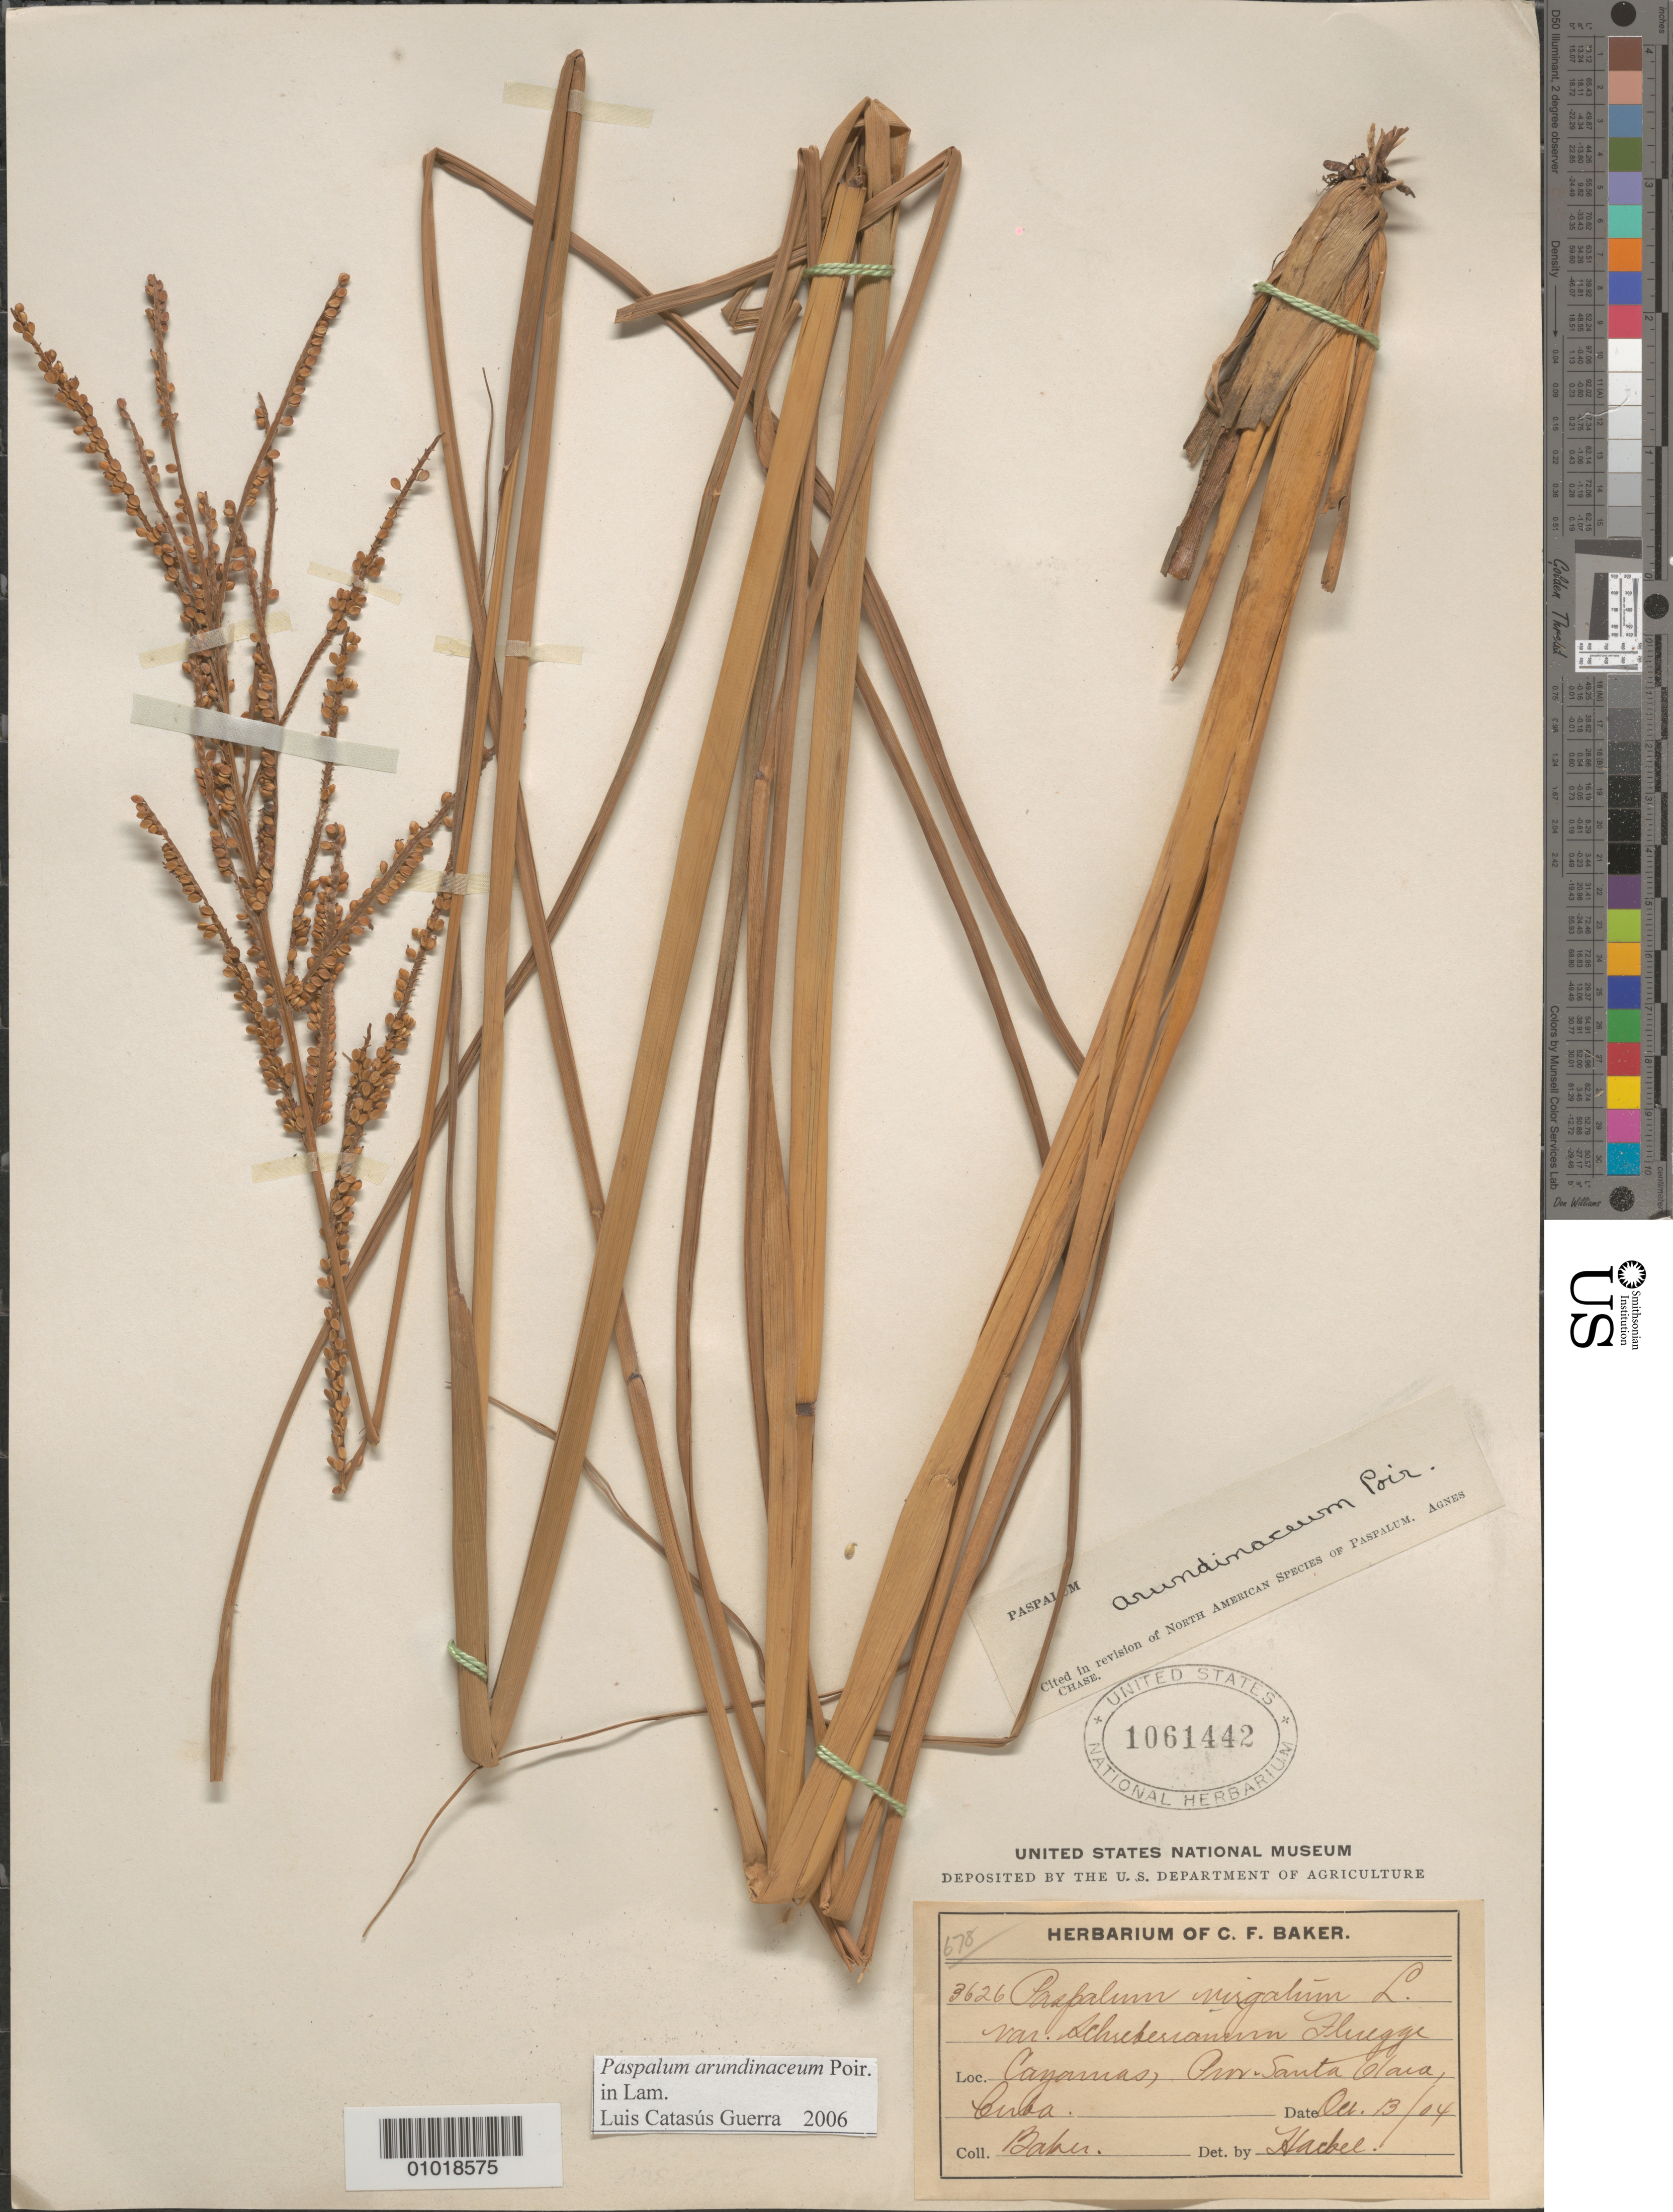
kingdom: Plantae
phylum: Tracheophyta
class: Liliopsida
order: Poales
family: Poaceae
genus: Paspalum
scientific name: Paspalum arundinaceum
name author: Poir.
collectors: C. F. Baker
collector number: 3626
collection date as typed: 13 Oct 1904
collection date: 1904-10-13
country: Cuba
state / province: Villa Clara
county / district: Santa Clara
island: Cuba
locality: Cayamas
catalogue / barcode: US 1061442